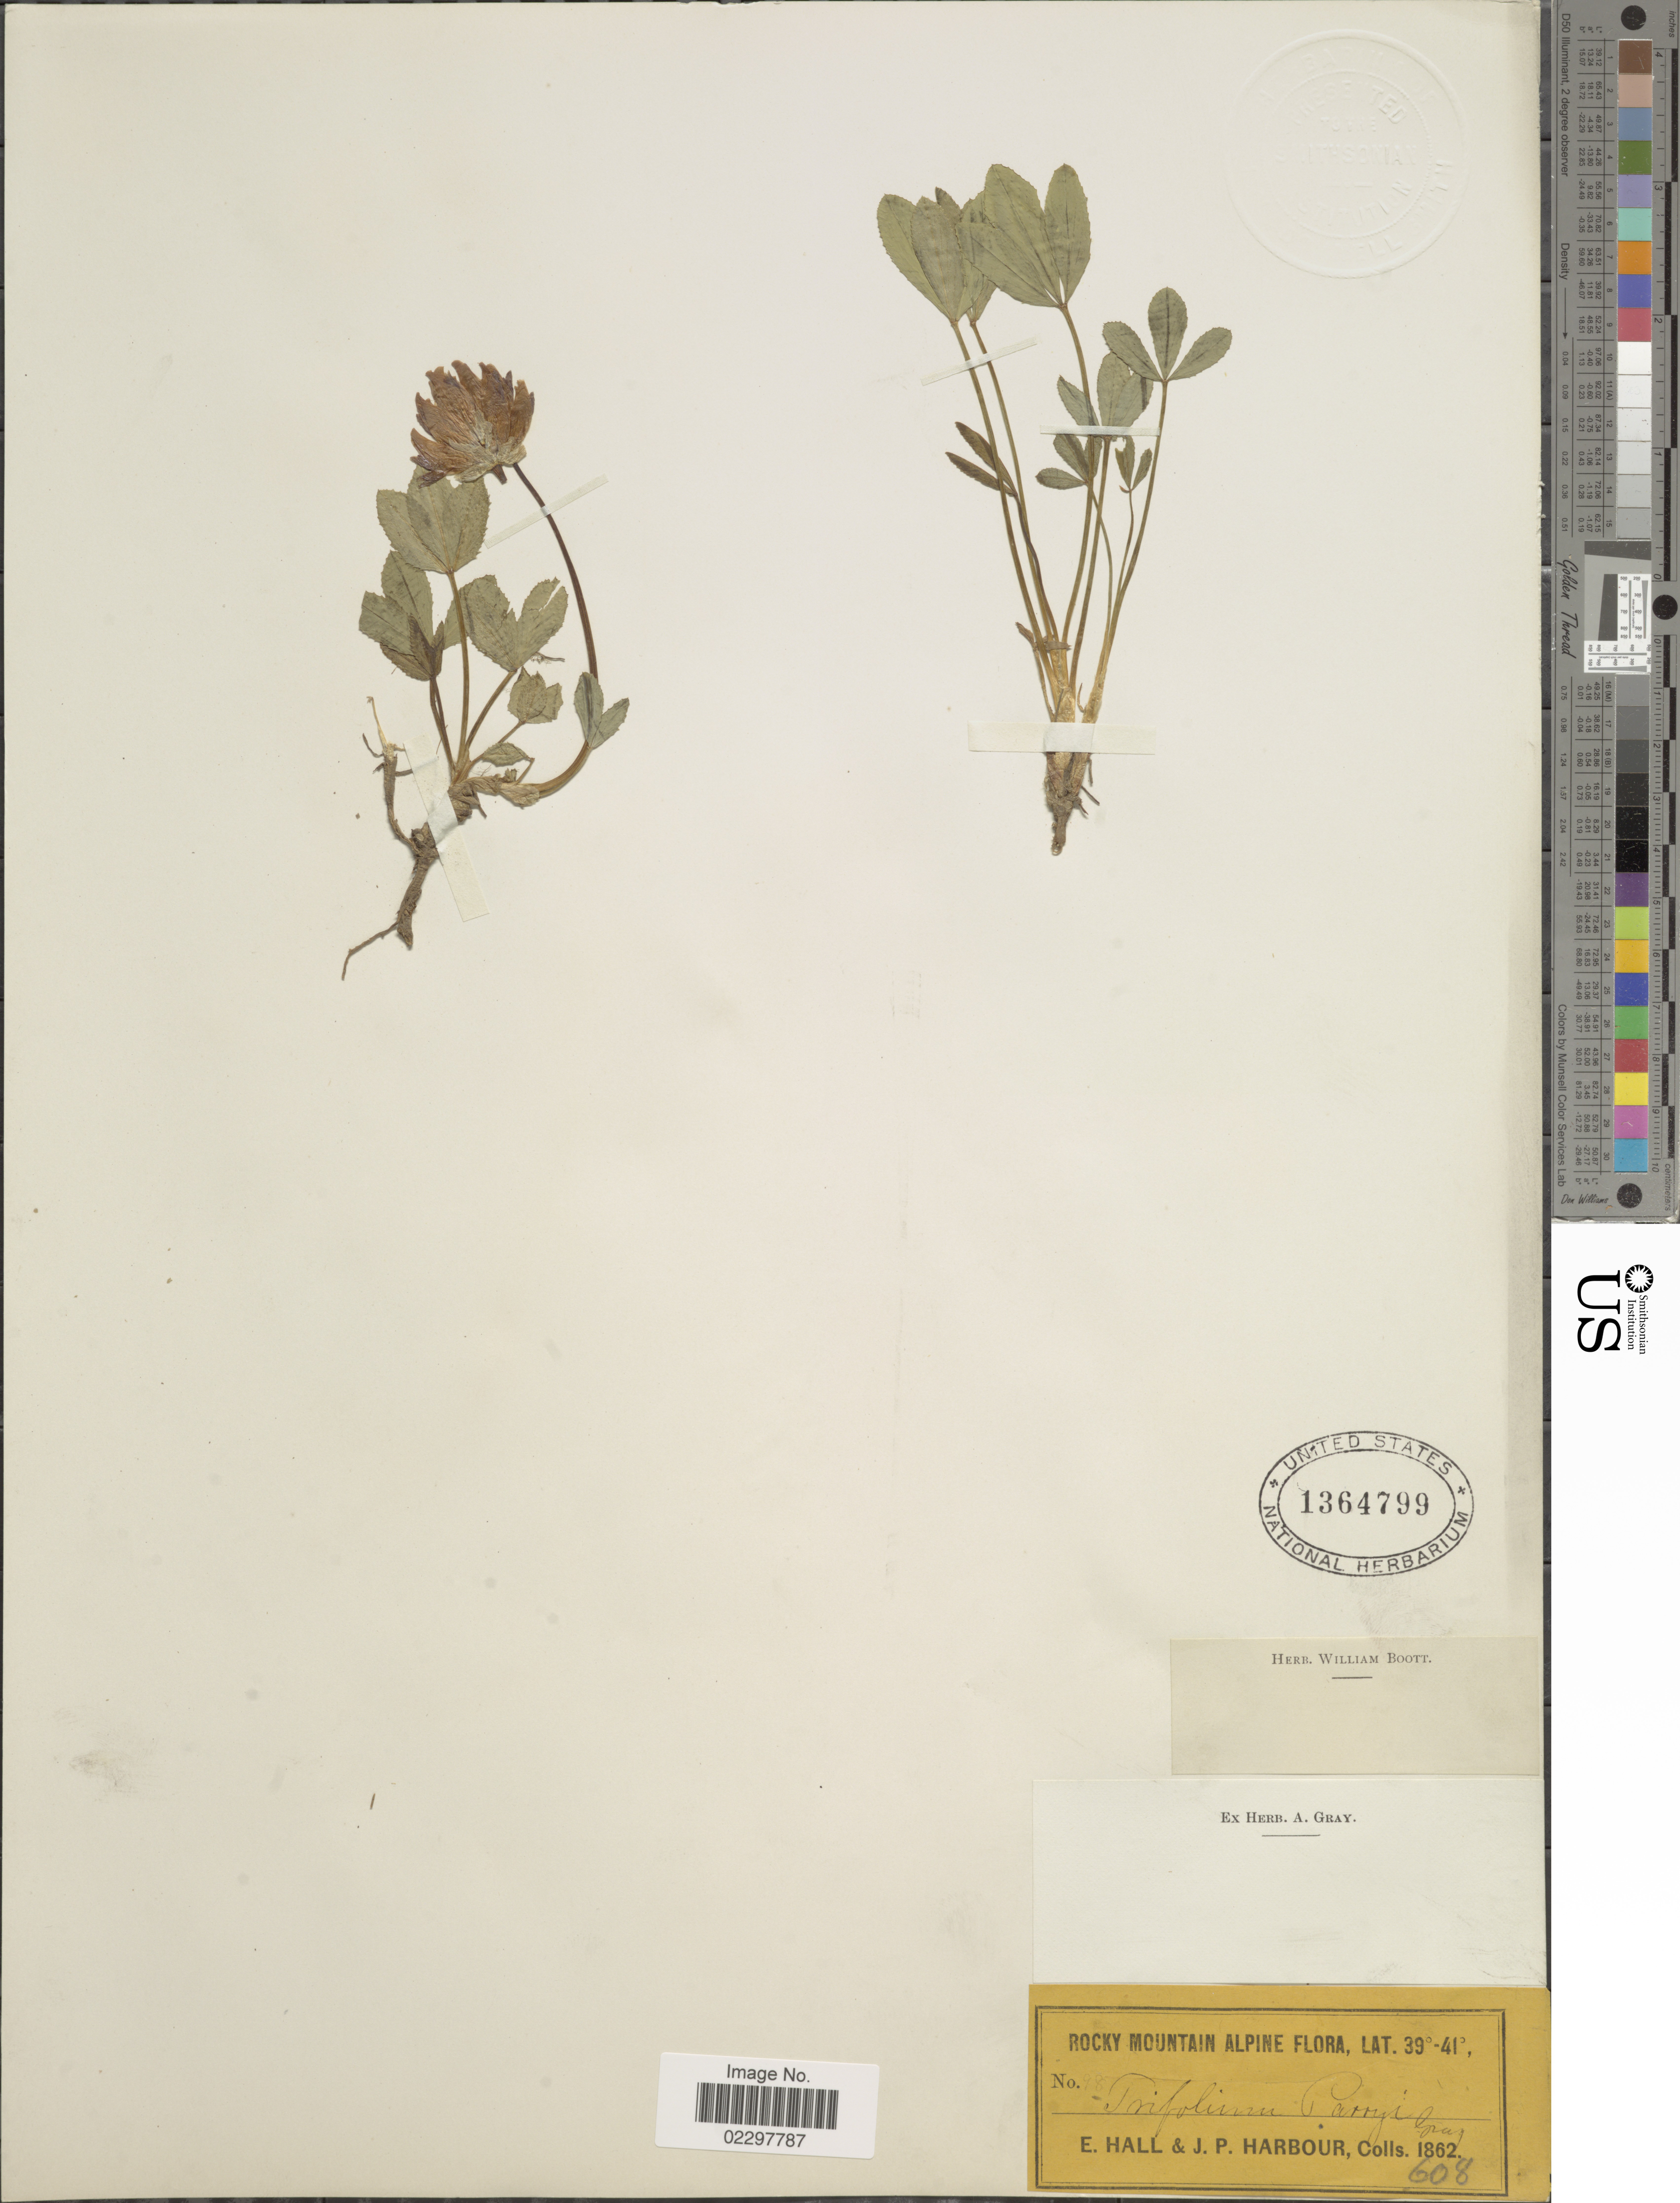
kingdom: Plantae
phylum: Tracheophyta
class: Magnoliopsida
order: Fabales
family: Fabaceae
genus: Trifolium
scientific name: Trifolium parryi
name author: A. Gray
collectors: E. Hall & J. Harbour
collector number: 98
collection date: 1862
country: United States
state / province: Colorado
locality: Rocky Mtns. Alpine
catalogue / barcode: US 1364799